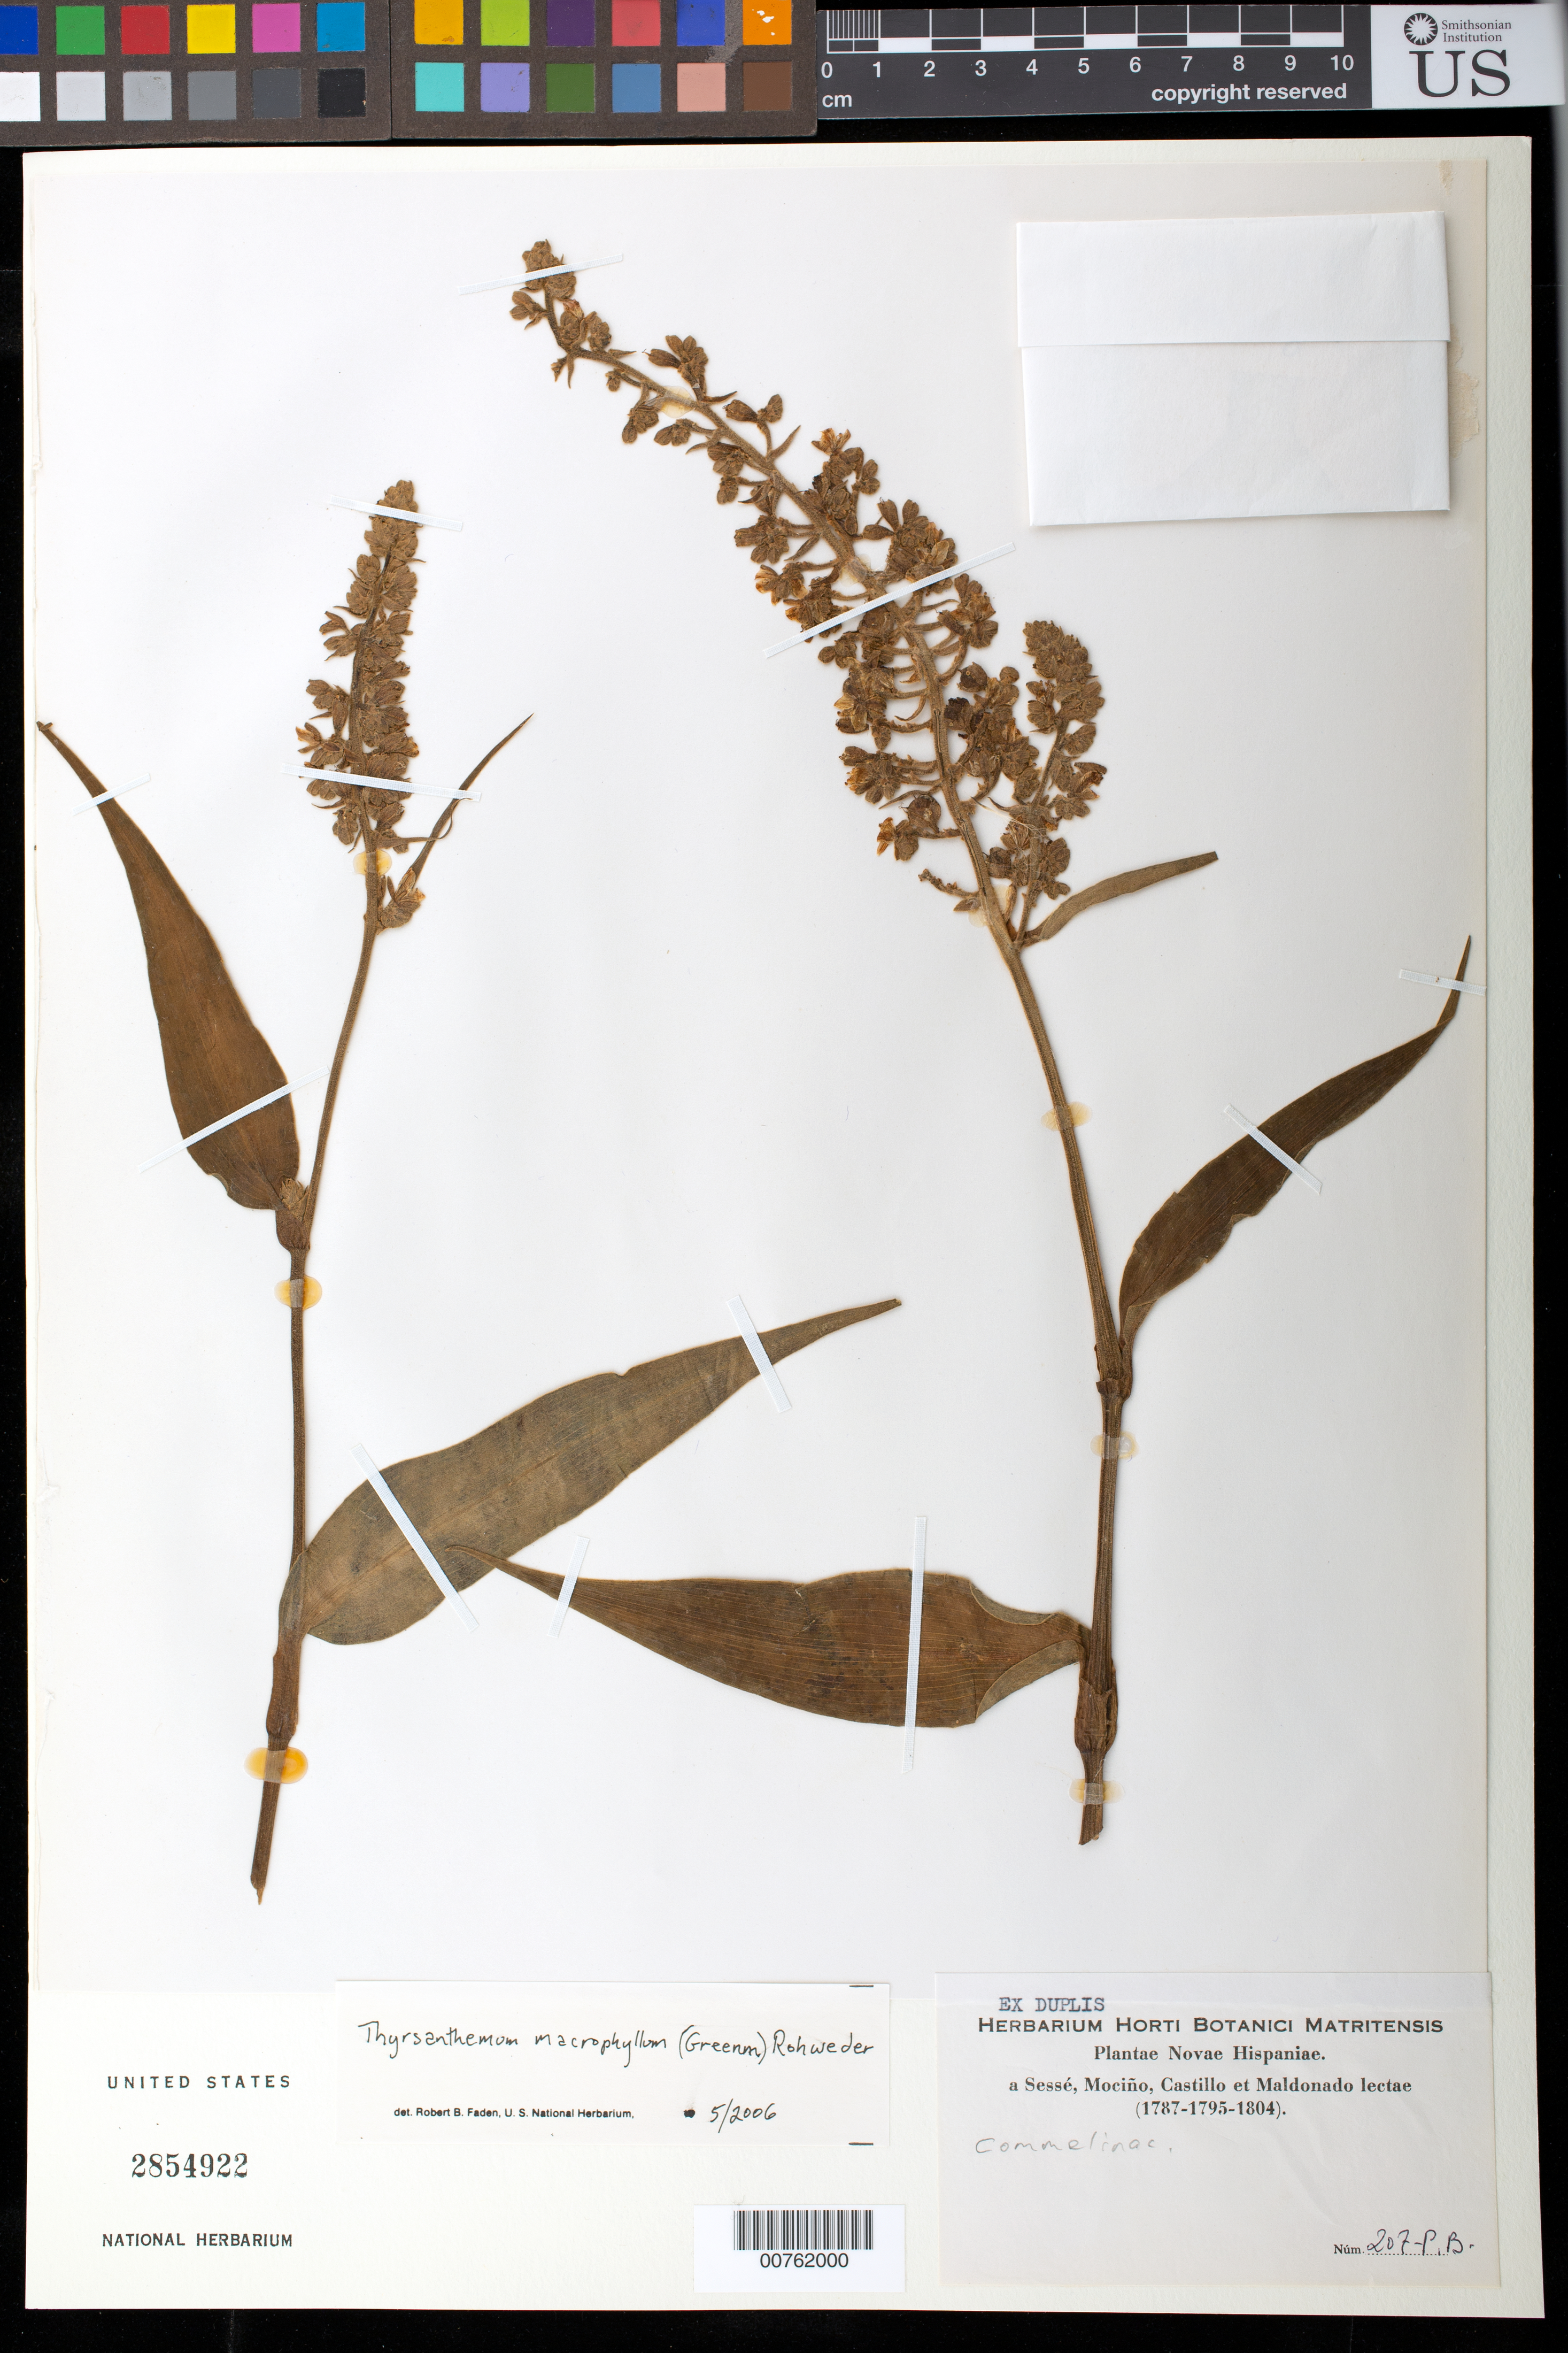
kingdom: Plantae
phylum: Tracheophyta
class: Liliopsida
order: Commelinales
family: Commelinaceae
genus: Thyrsanthemum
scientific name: Thyrsanthemum macrophyllum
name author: (Greenm.) Rohw.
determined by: Faden, Robert B., (US), Smithsonian Institution - National Museum of Natural History (UNITED STATES)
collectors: M. Sessé y Lacasta, J. M. Mociño, Castillo & Maldonado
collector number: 207-P.B.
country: Mexico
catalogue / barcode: US 2854922